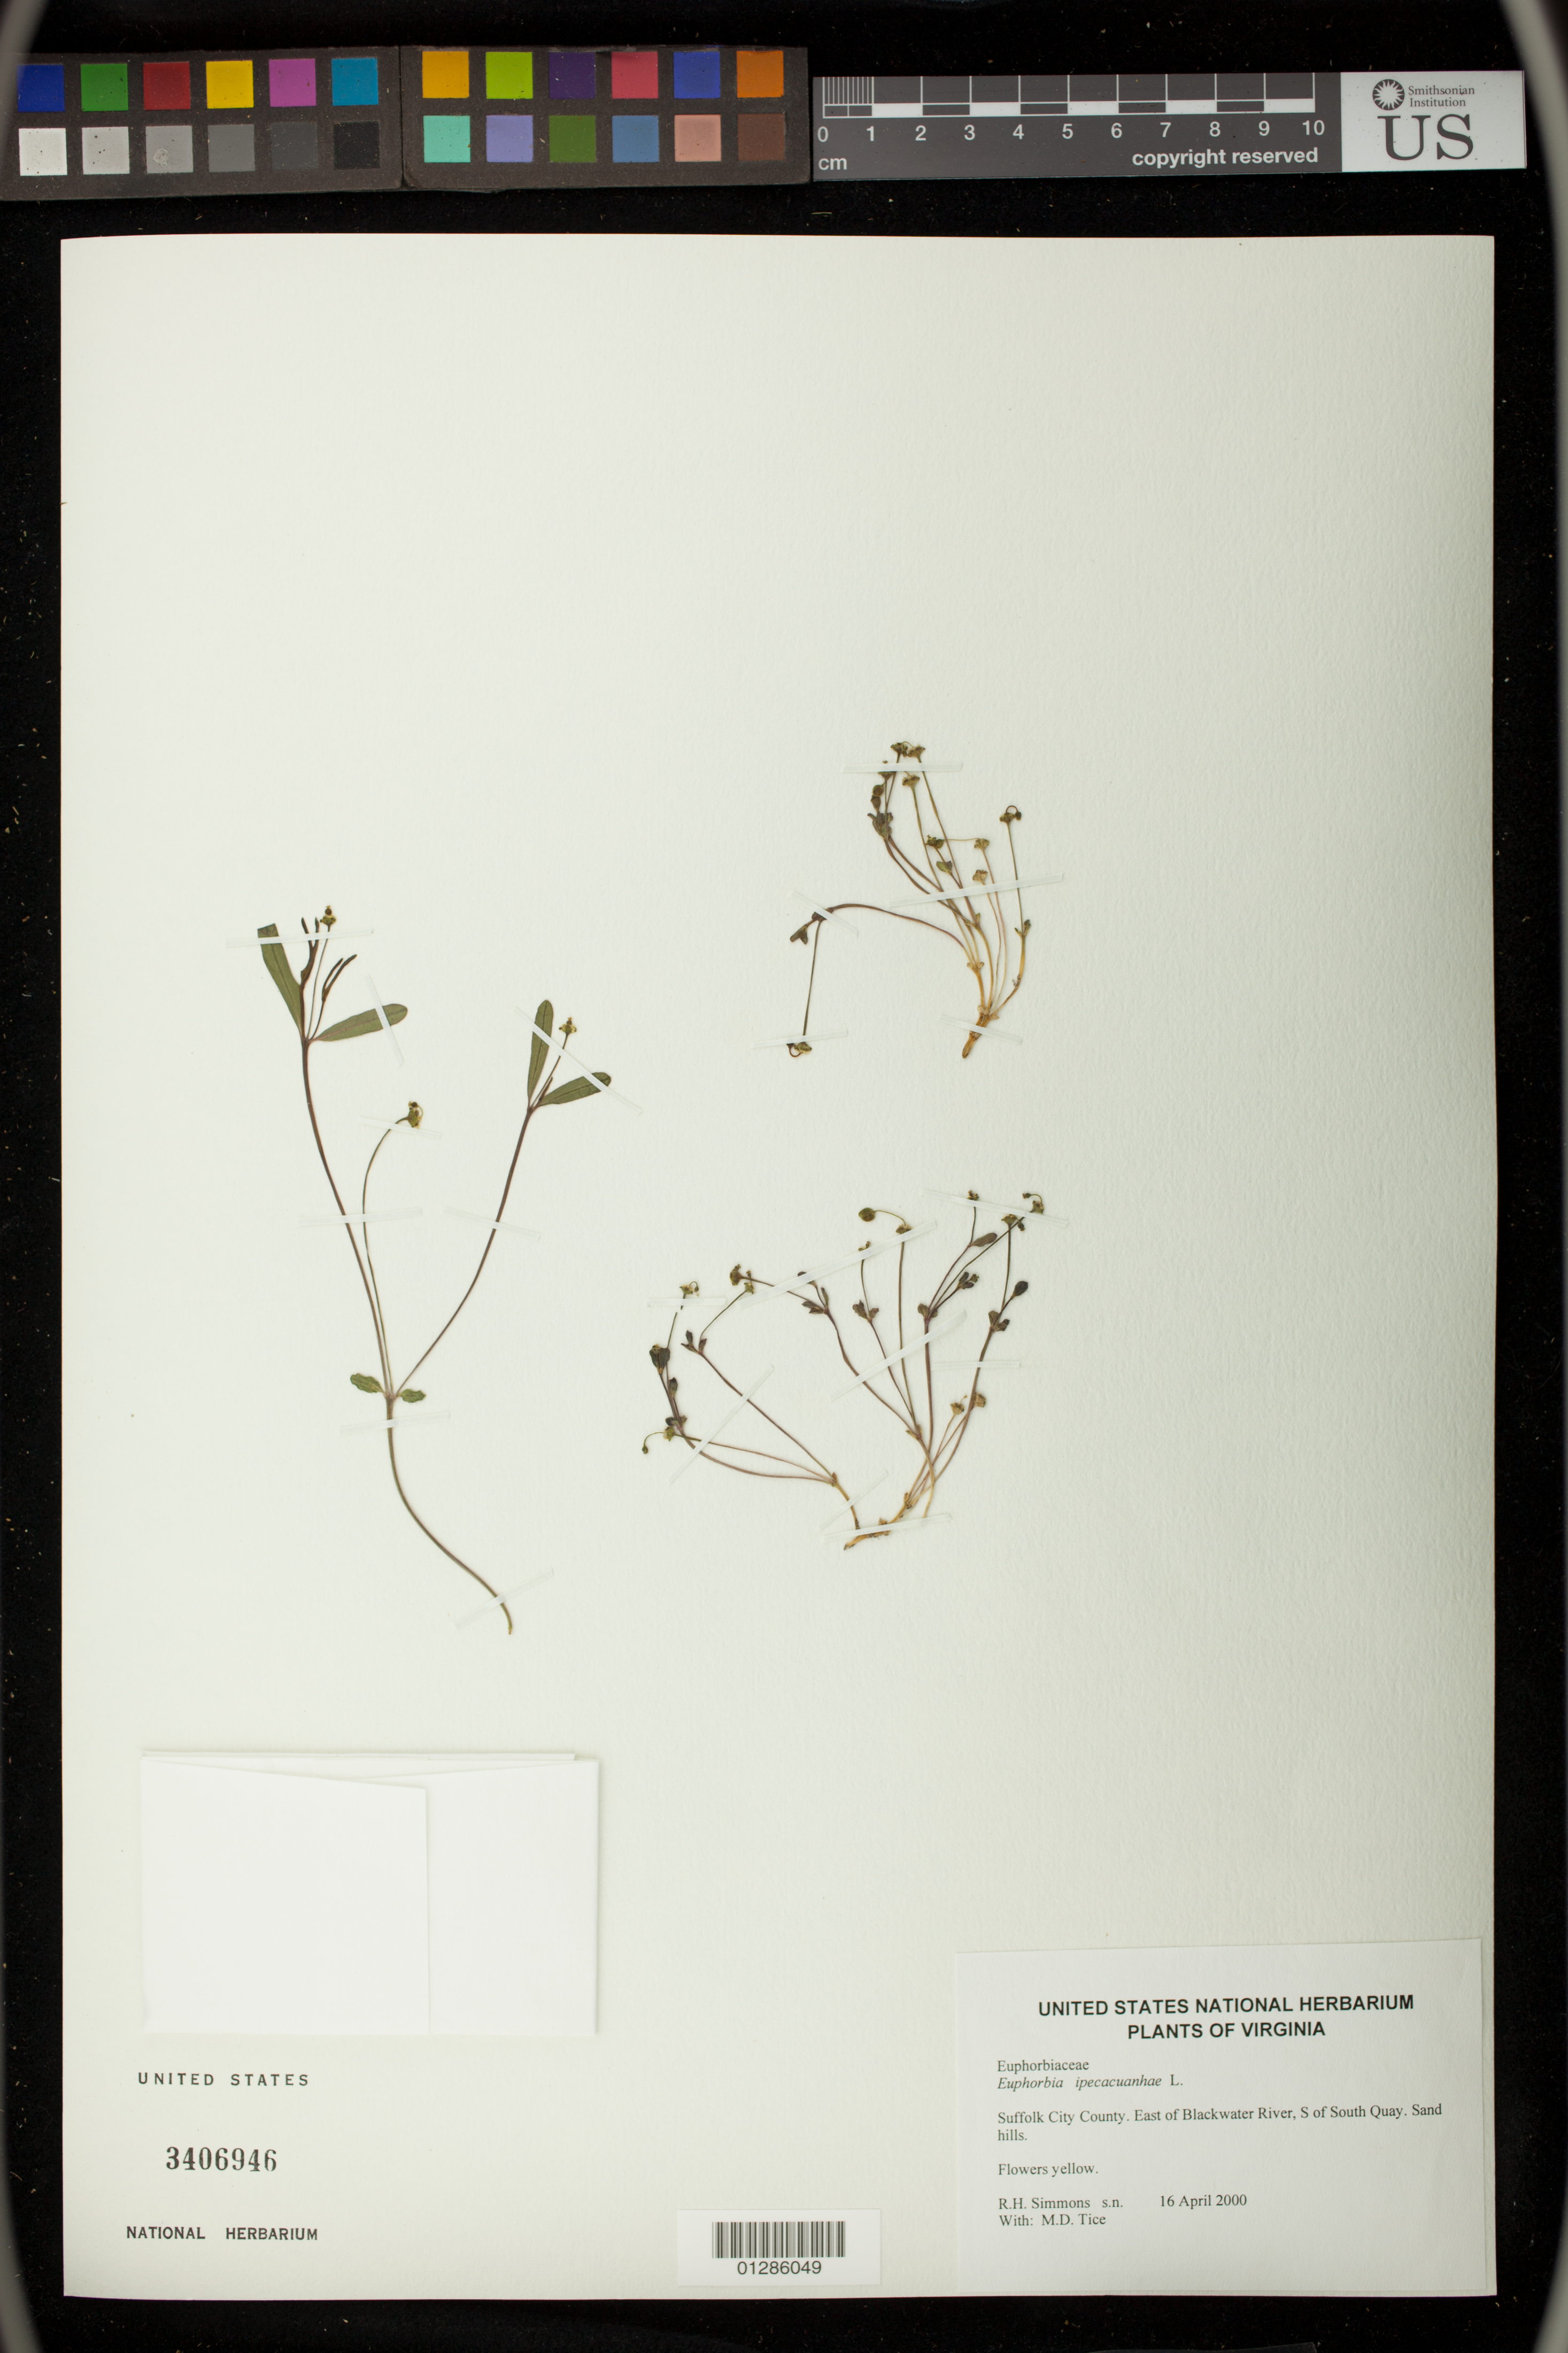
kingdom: Plantae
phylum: Tracheophyta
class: Magnoliopsida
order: Malpighiales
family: Euphorbiaceae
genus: Euphorbia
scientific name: Euphorbia ipecacuanhae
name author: L.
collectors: R. H. Simmons & M. Tice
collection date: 2000-04-16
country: United States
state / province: Virginia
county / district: City of Suffolk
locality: East of Blackwater River, S of South Quay.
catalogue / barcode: US 3406946